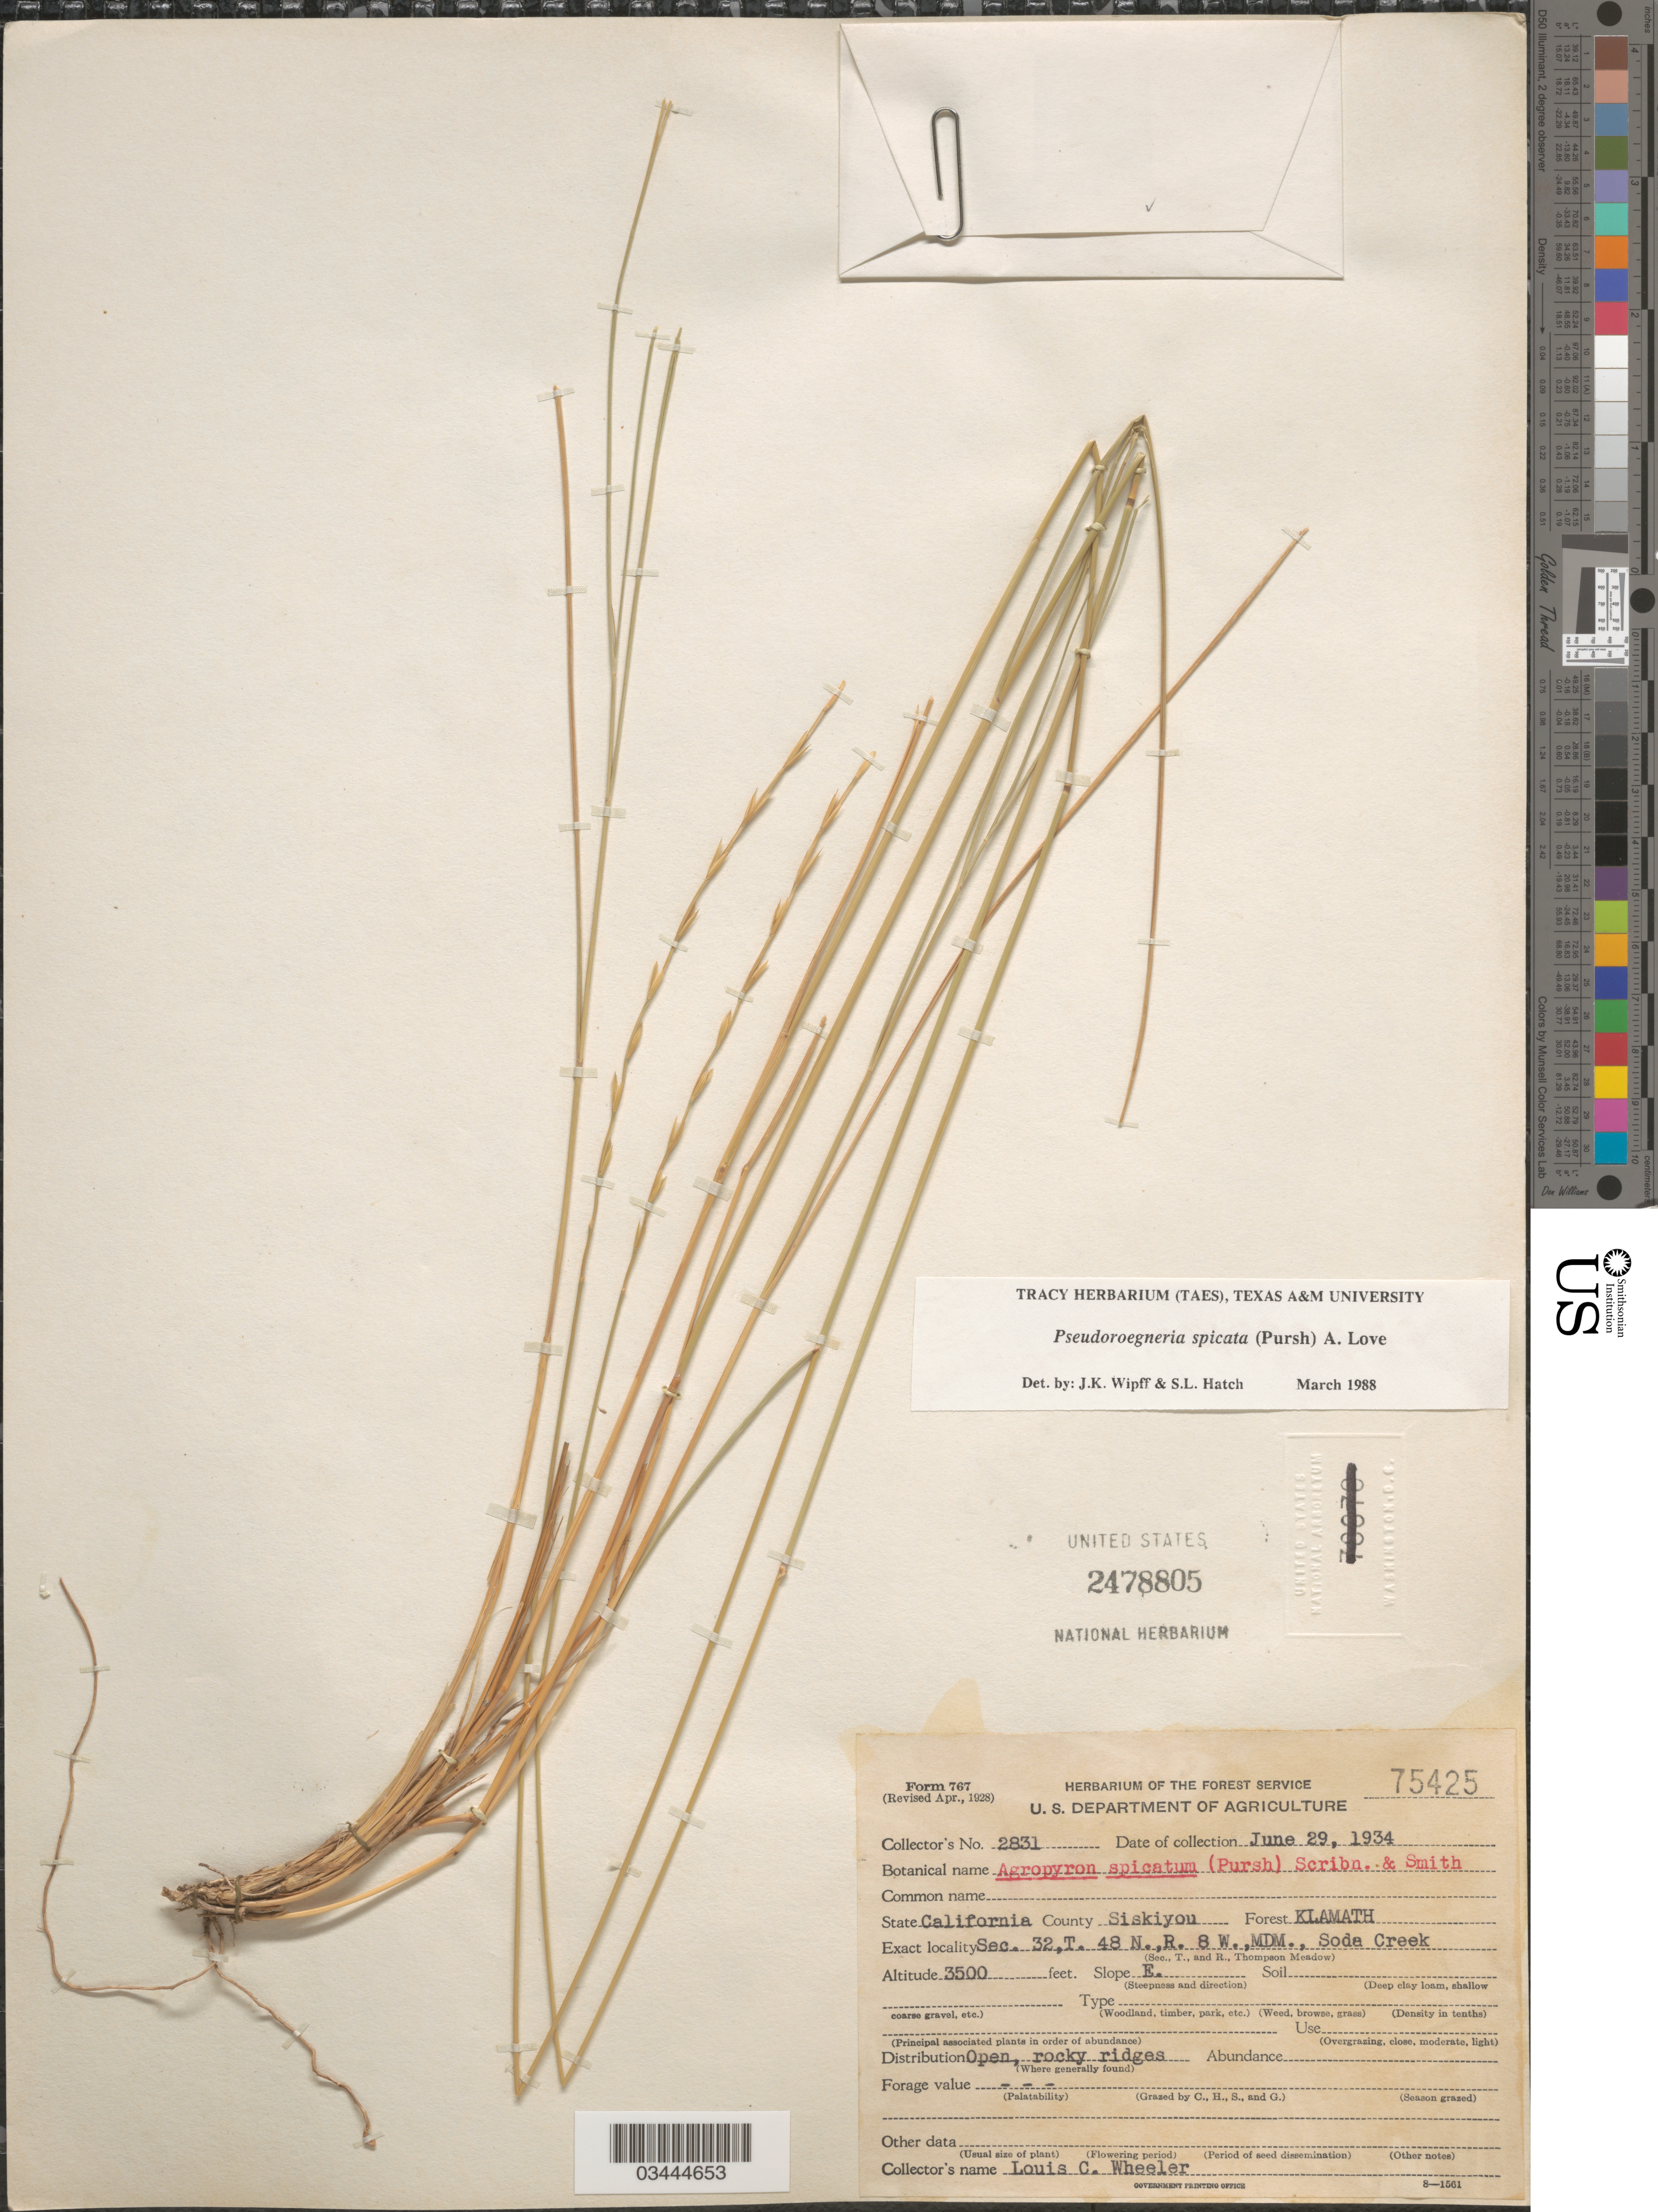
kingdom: Plantae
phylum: Tracheophyta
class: Liliopsida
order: Poales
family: Poaceae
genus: Pseudoroegneria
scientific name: Pseudoroegneria spicata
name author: (Pursh) Á. Löve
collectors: L. C. Wheeler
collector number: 2831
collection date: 1934-06-29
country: United States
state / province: California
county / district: Siskiyou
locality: County Siskiyou. Forest Klamath. Sec. 32, T. 48 N., R. 8 W., MDM., Soda Creek. Slope E.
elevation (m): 1067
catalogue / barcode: US 2478805